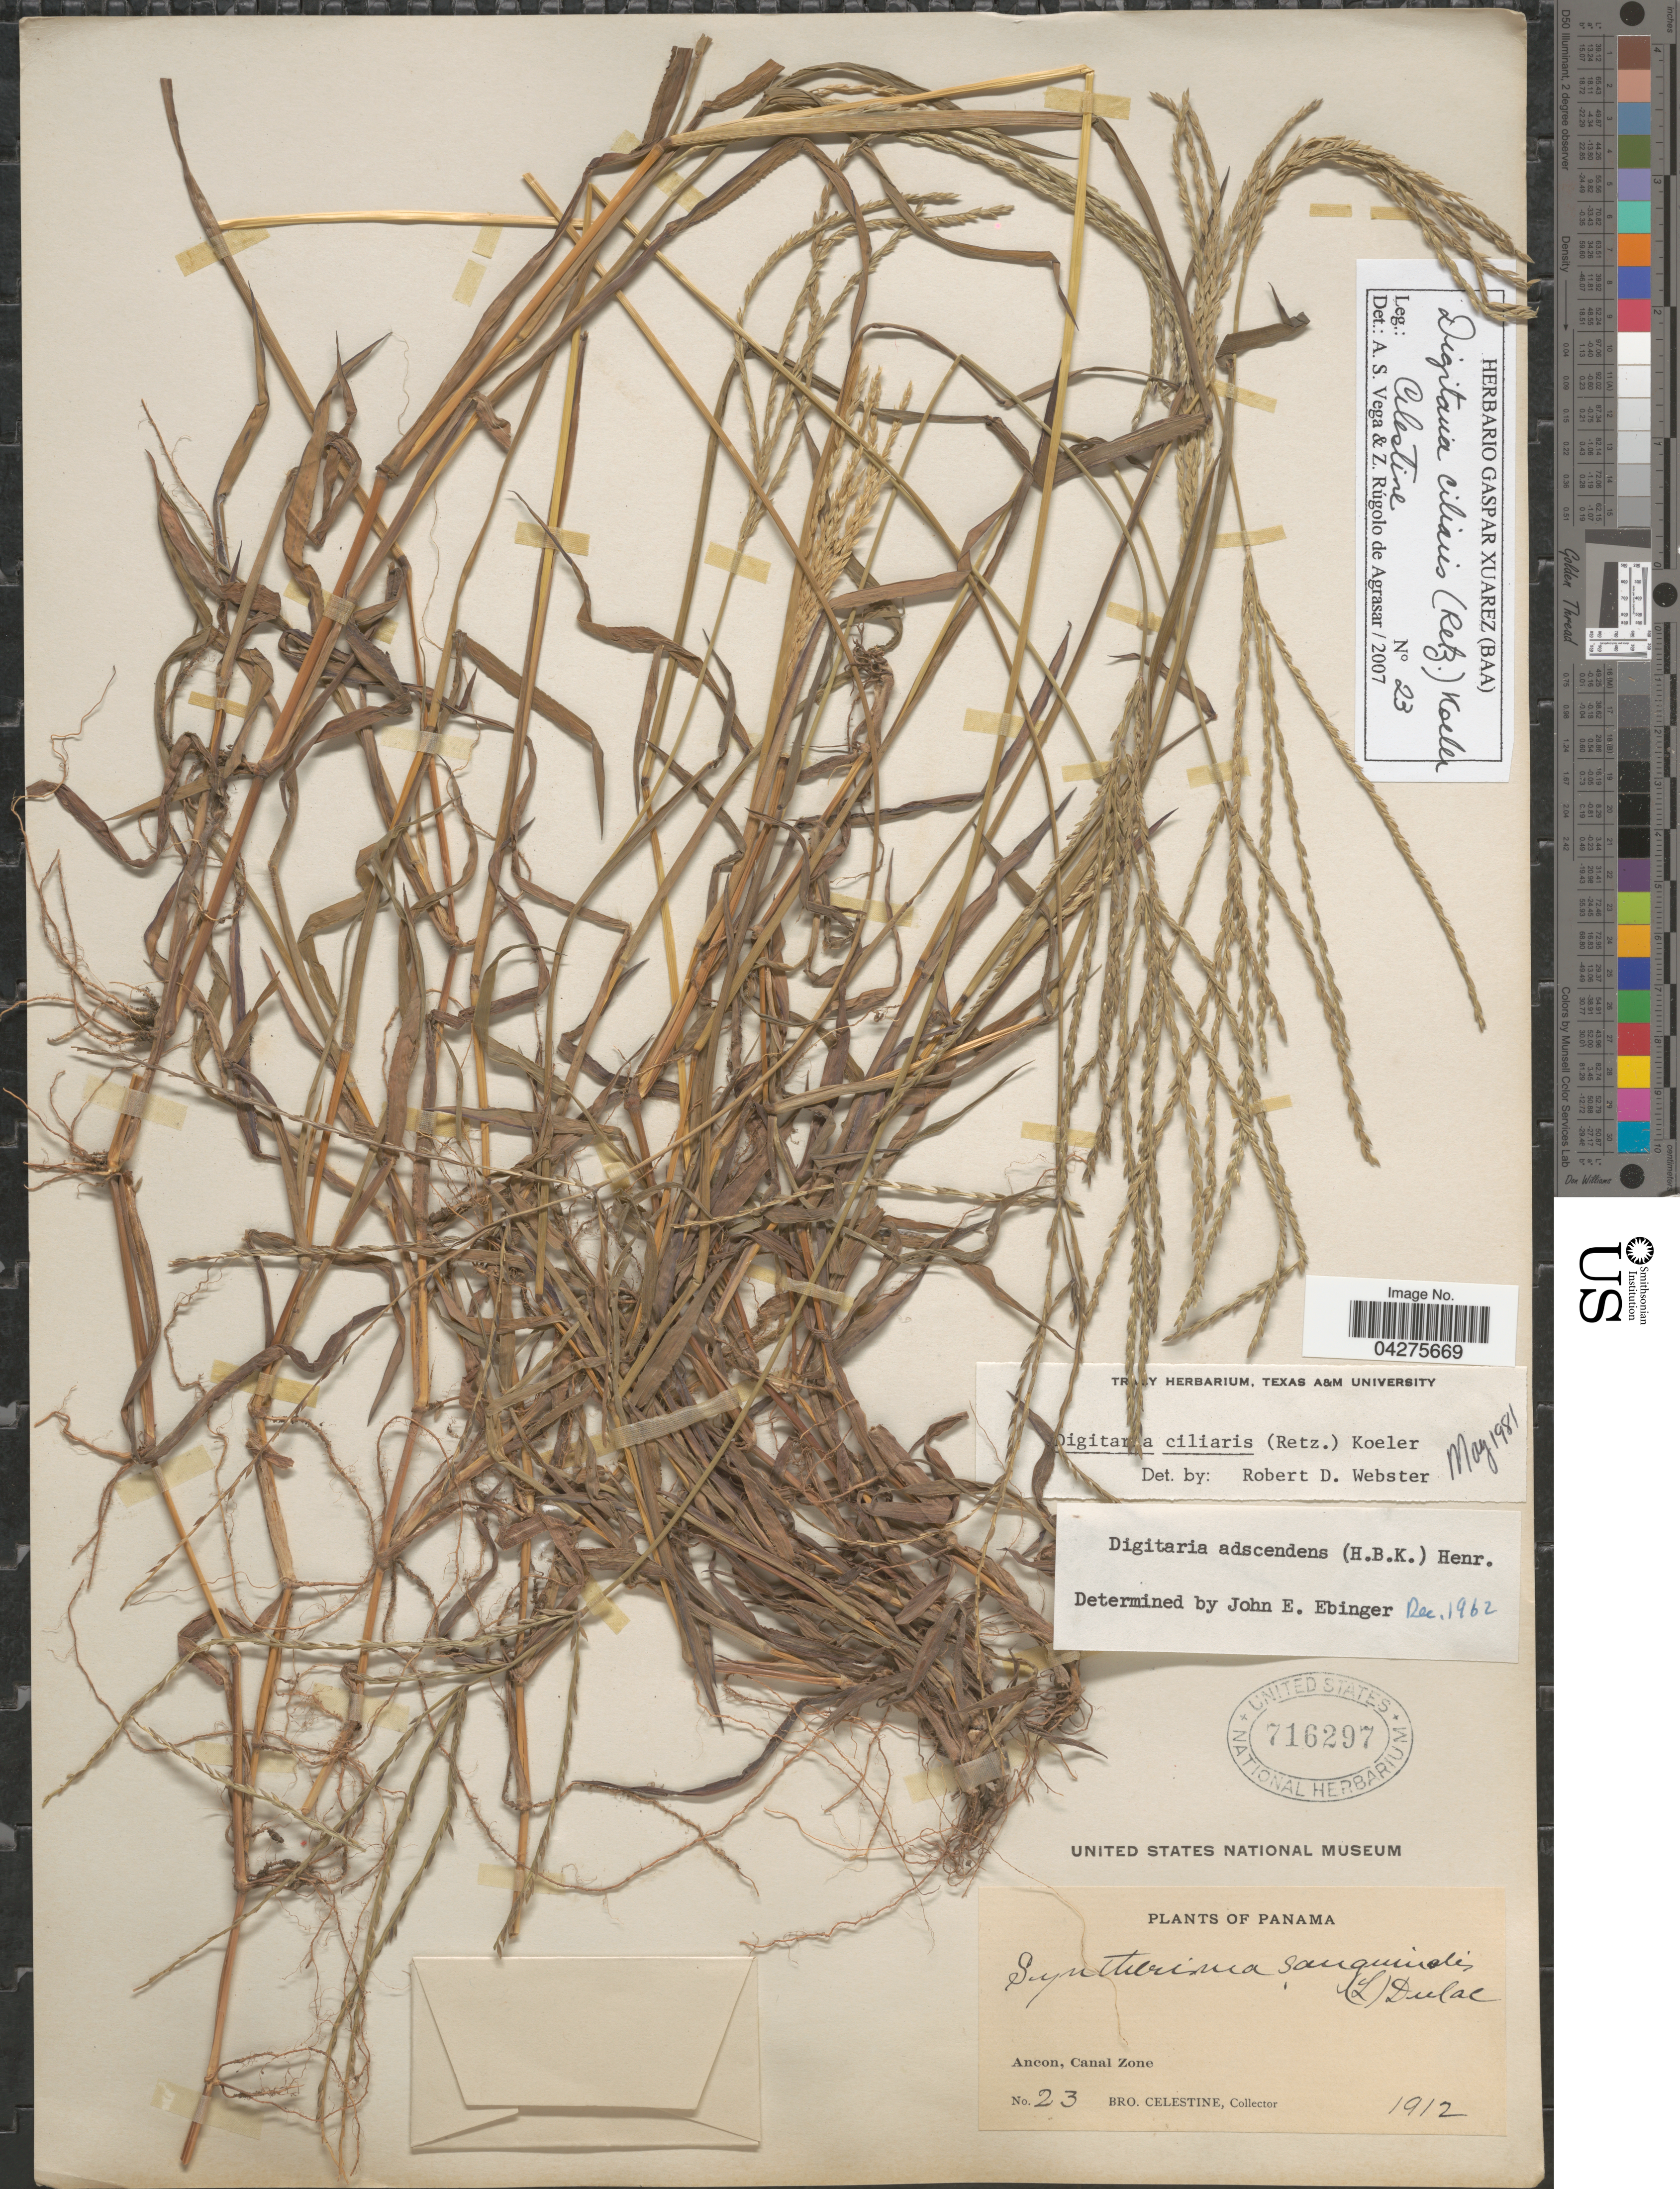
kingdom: Plantae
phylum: Tracheophyta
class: Liliopsida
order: Poales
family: Poaceae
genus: Digitaria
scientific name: Digitaria ciliaris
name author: (Retz.) Koeler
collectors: B. Celestine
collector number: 23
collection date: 1912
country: Panama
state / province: Colón / Panamá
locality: Ancon, Canal Zone.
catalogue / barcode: US 716297